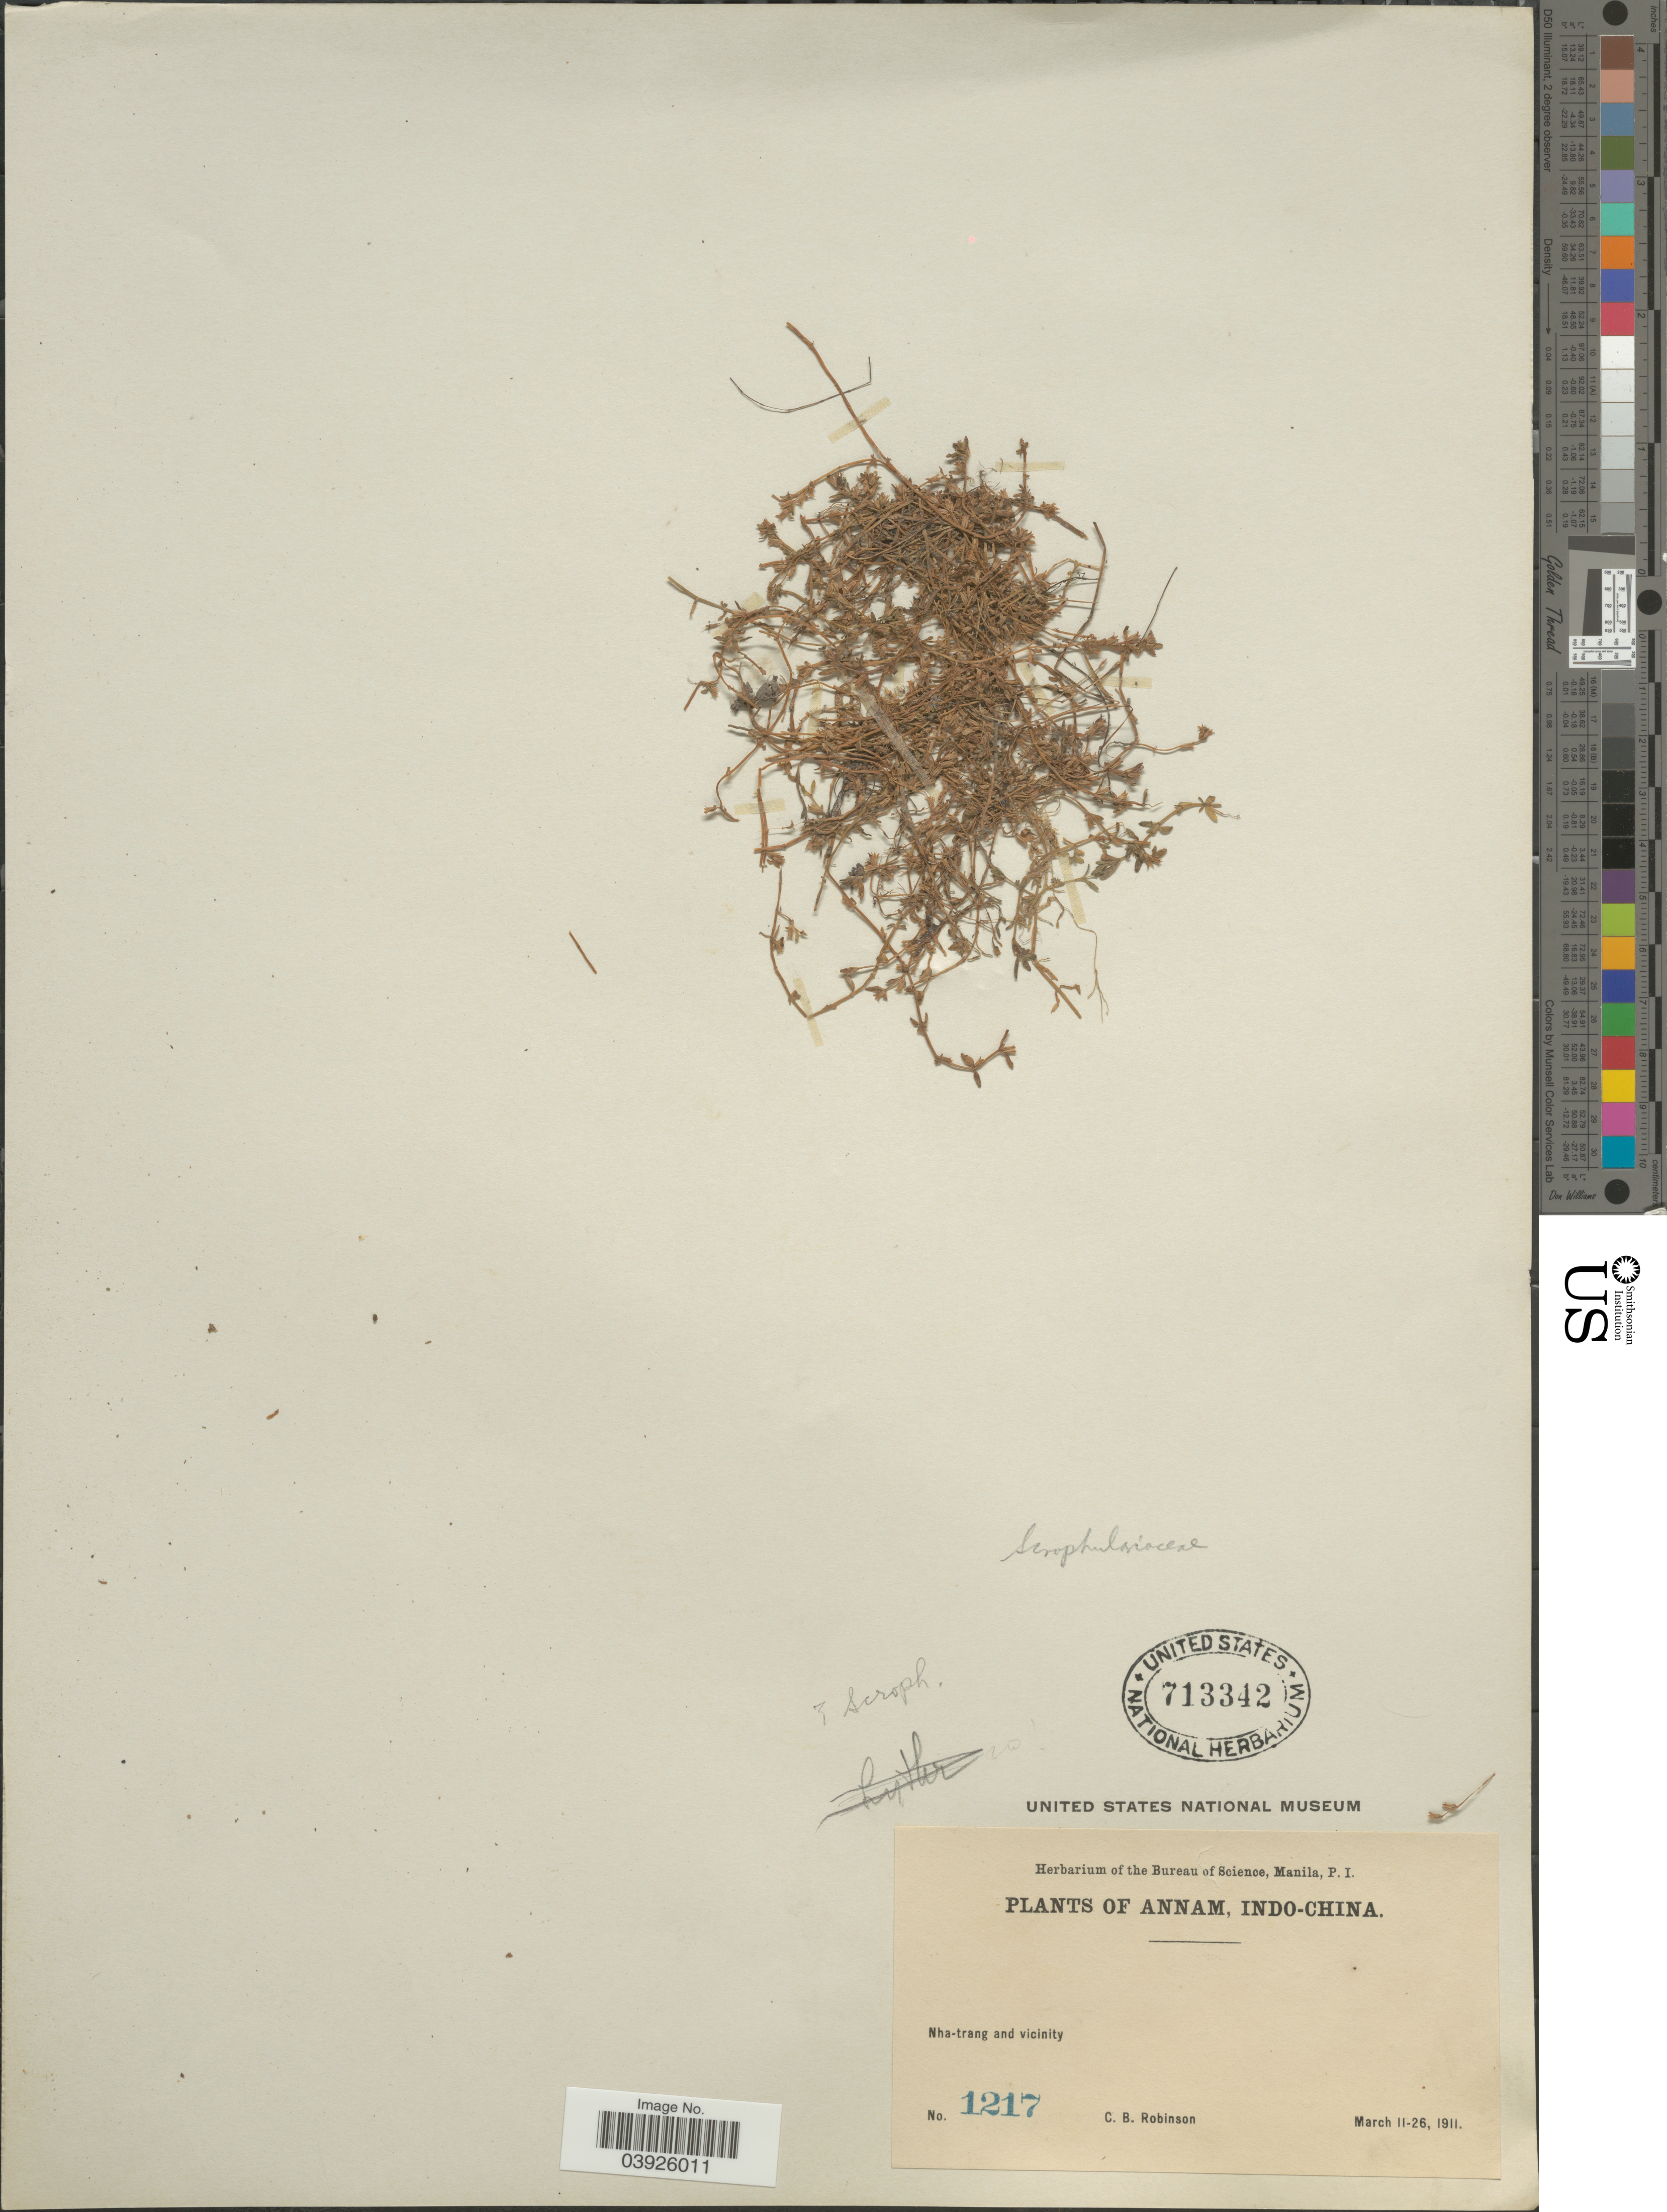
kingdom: Plantae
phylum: Tracheophyta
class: Magnoliopsida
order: Lamiales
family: Scrophulariaceae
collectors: C. Robinson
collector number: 1217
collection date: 1911-03-11/1911-03-26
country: Vietnam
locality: Annam. Indo-China. Nha-trang and vicinity.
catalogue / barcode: US 713342